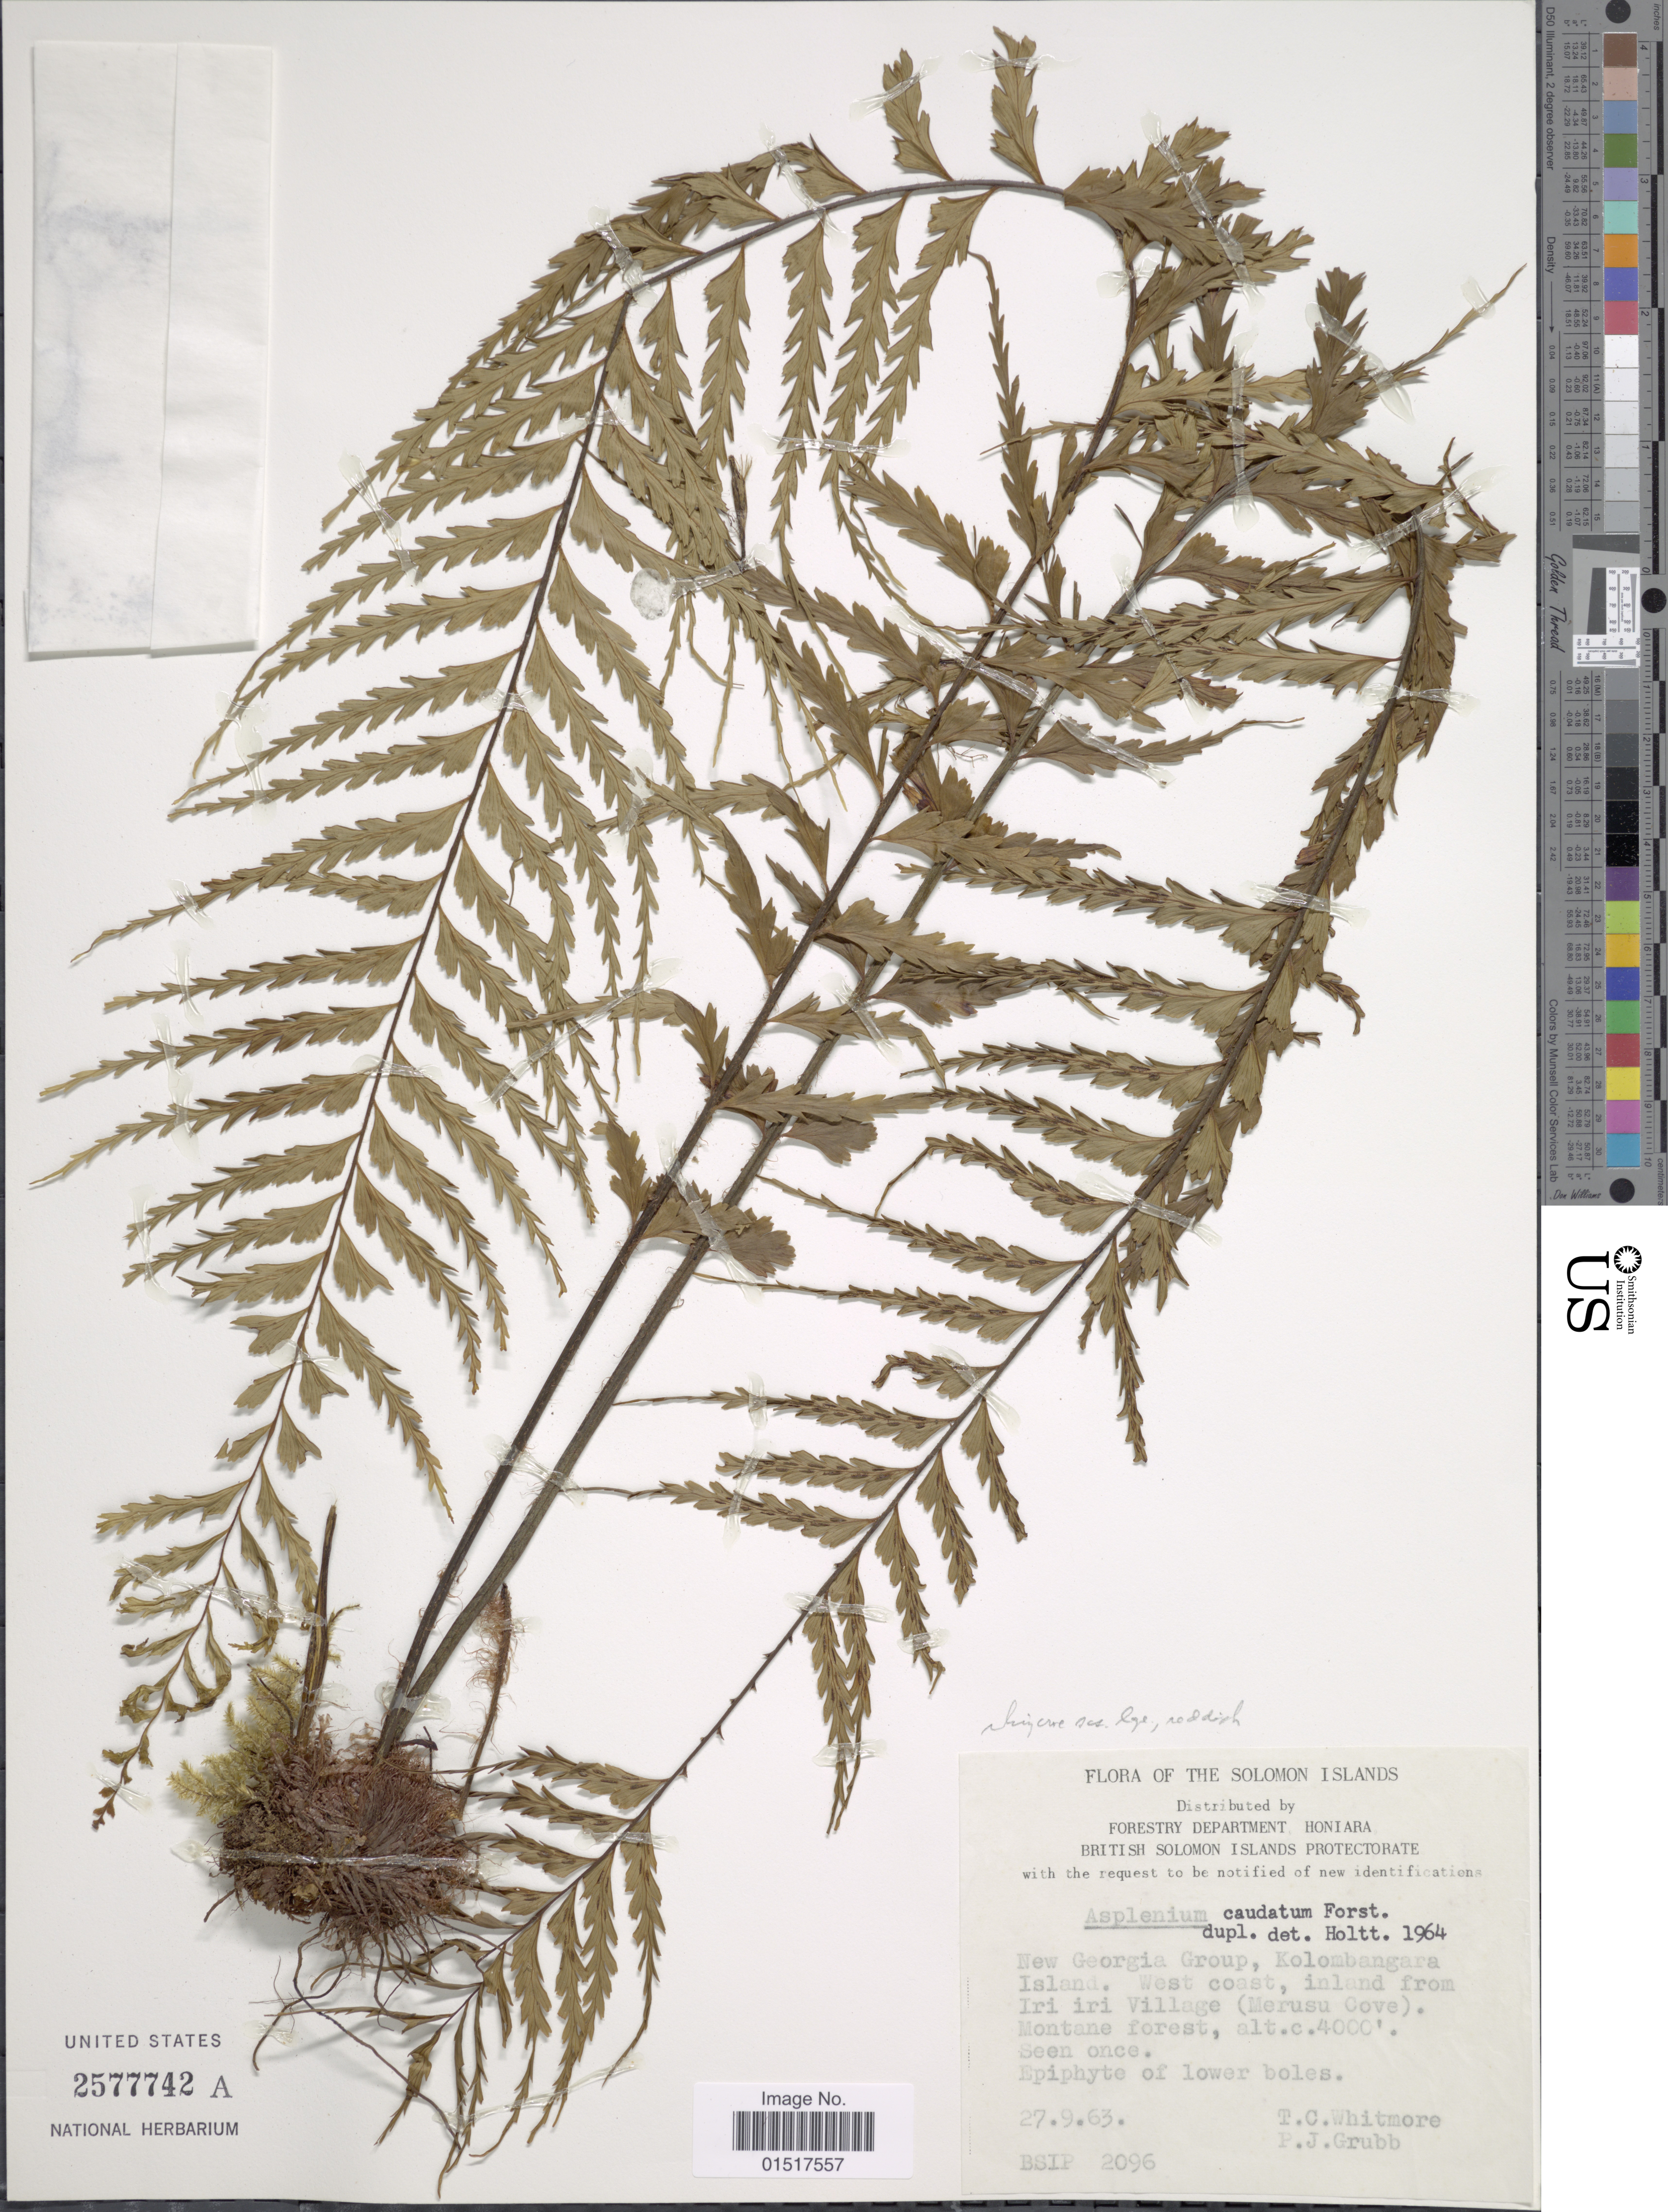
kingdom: Plantae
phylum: Tracheophyta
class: Polypodiopsida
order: Polypodiales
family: Aspleniaceae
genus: Asplenium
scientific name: Asplenium horridum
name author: Kaulf.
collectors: T. C. Whitmore & P. J. Grubb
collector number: BSIP 2096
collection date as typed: Transcribed d/m/y: 27/9/63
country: Solomon Islands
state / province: Solomon Islands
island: Kolombangara [Nduke]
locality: New Georgia Group, Kolombangara Island. West coast, inland from Iri iri Village (Merusu Cove).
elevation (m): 1219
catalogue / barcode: US 2577742A